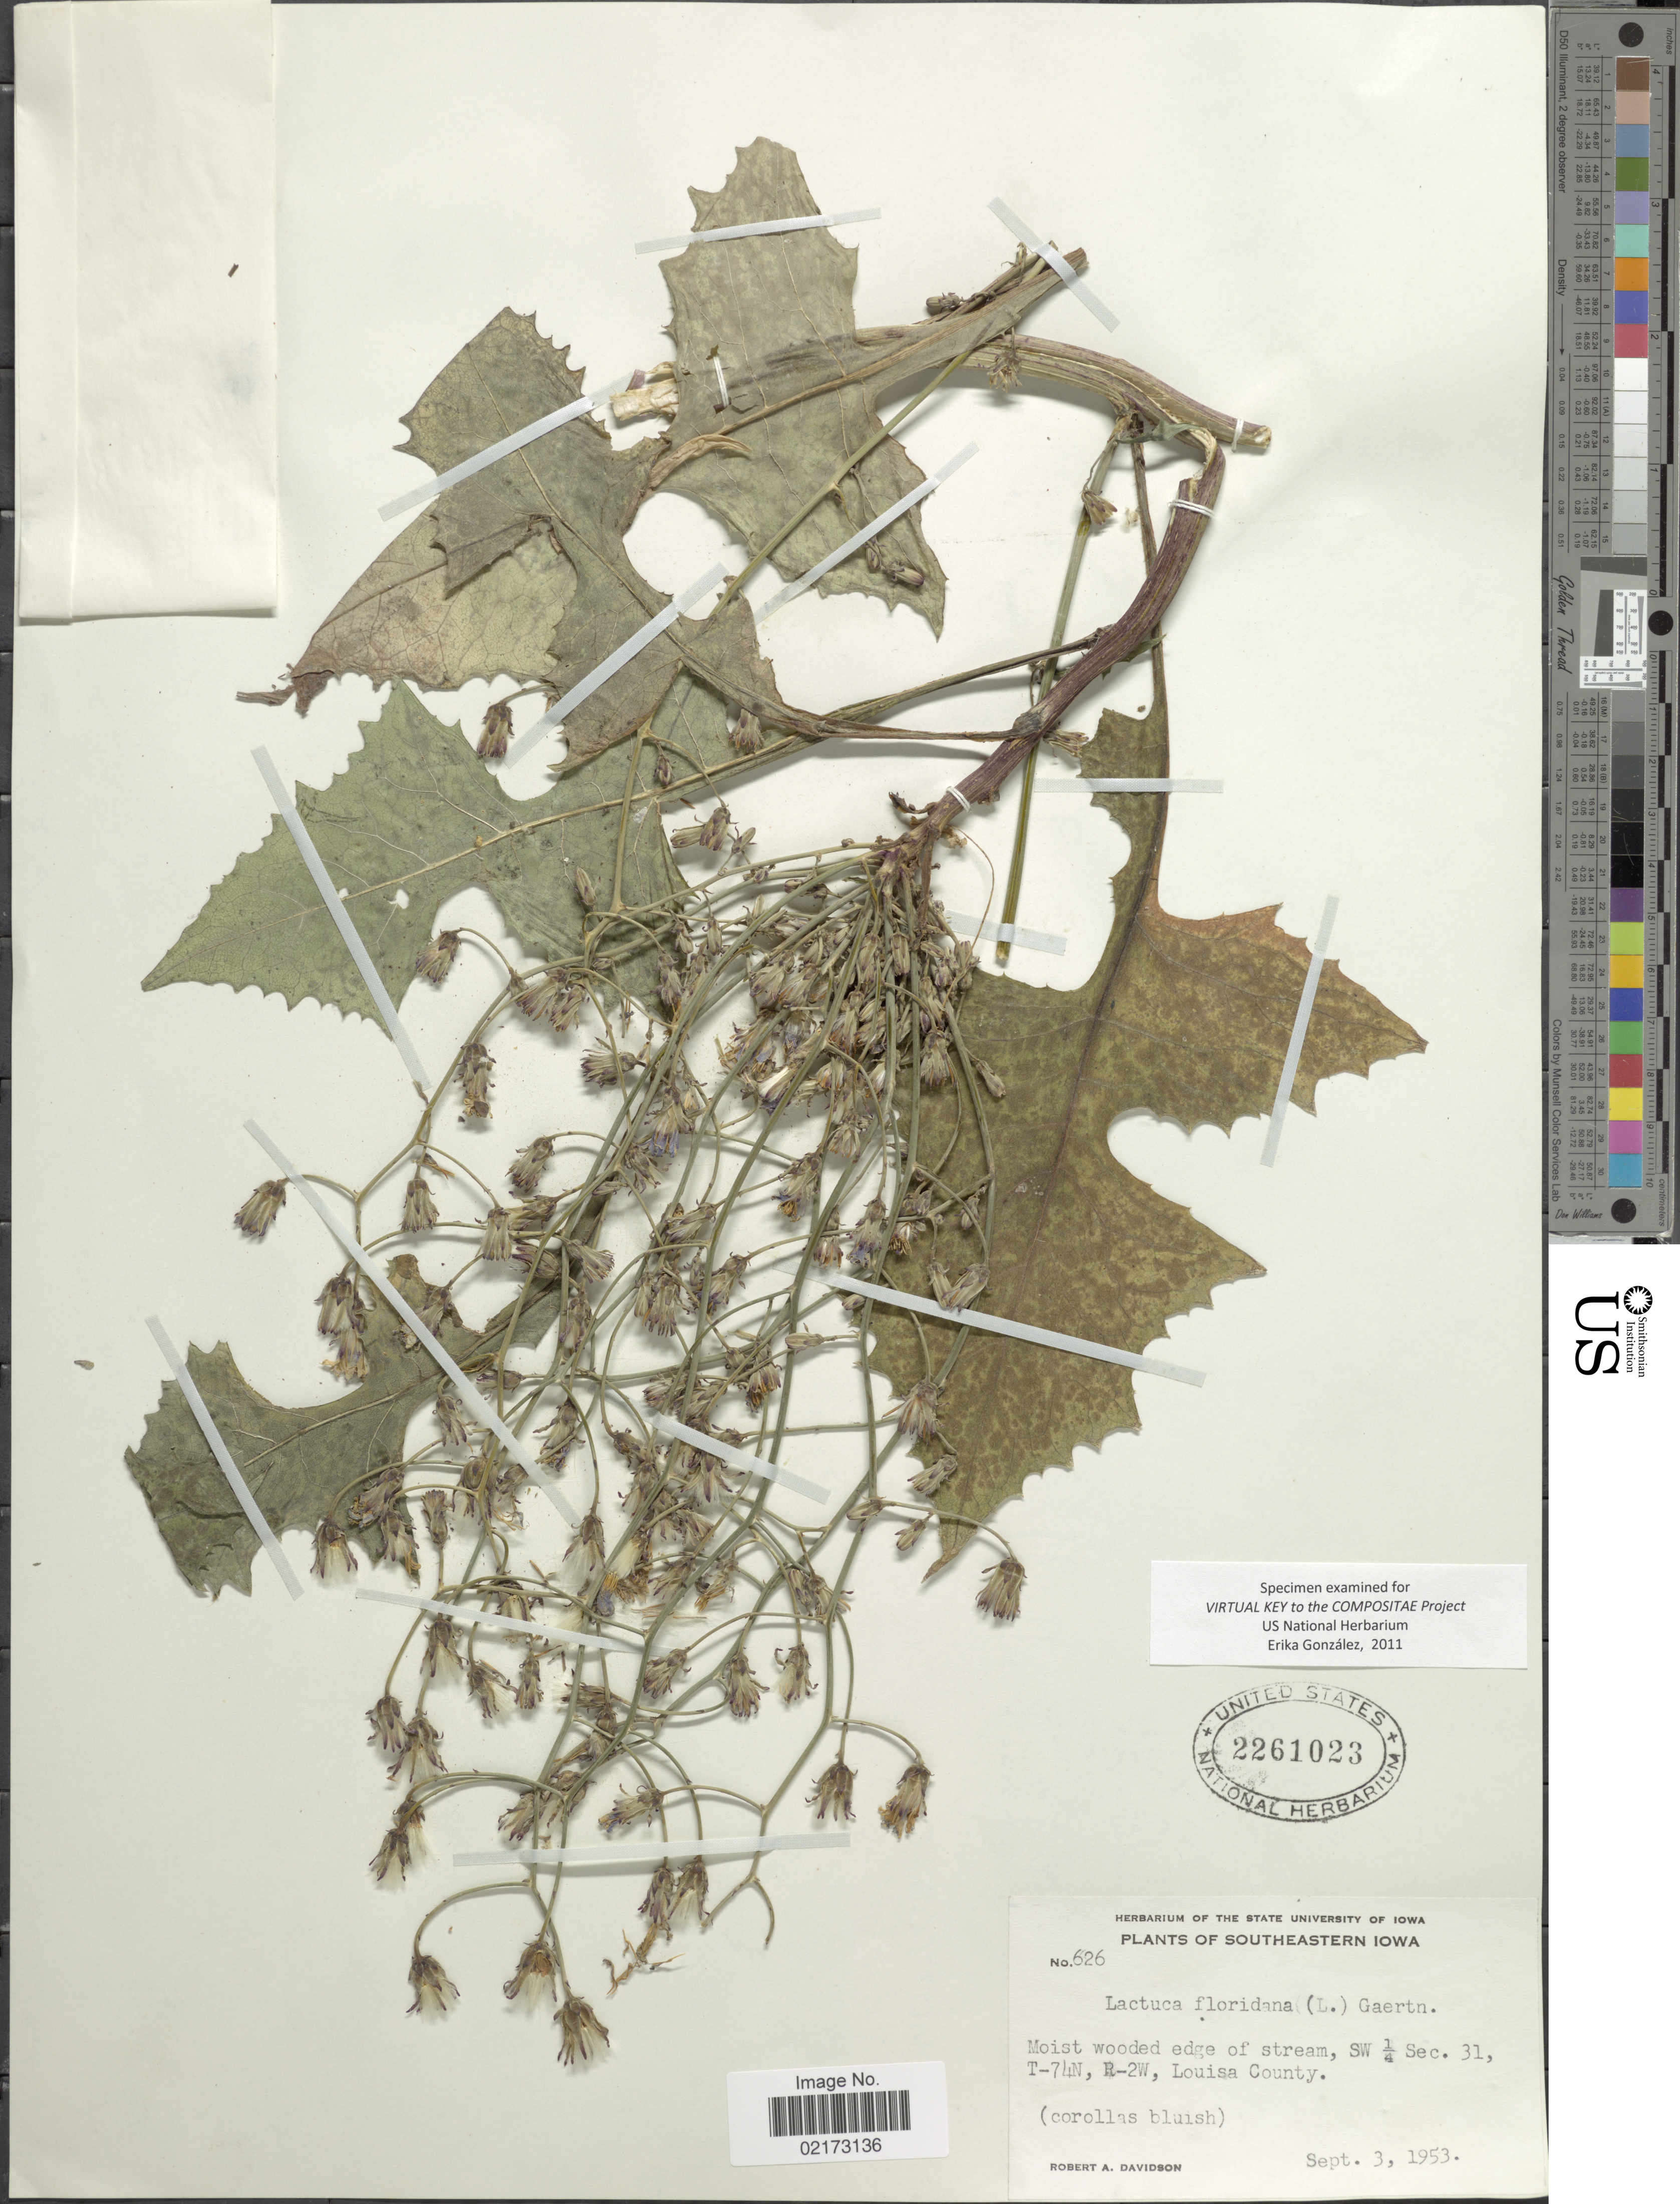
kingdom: Plantae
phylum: Tracheophyta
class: Magnoliopsida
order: Asterales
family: Asteraceae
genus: Lactuca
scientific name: Lactuca floridana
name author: (L.) Gaertn.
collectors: R. A. Davidson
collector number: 626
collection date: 1953-09-03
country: United States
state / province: Iowa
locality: Southeastern Iowa, SW1/4 Sec. 31, T-74N, R-2W, Louisa County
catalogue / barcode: US 2261023